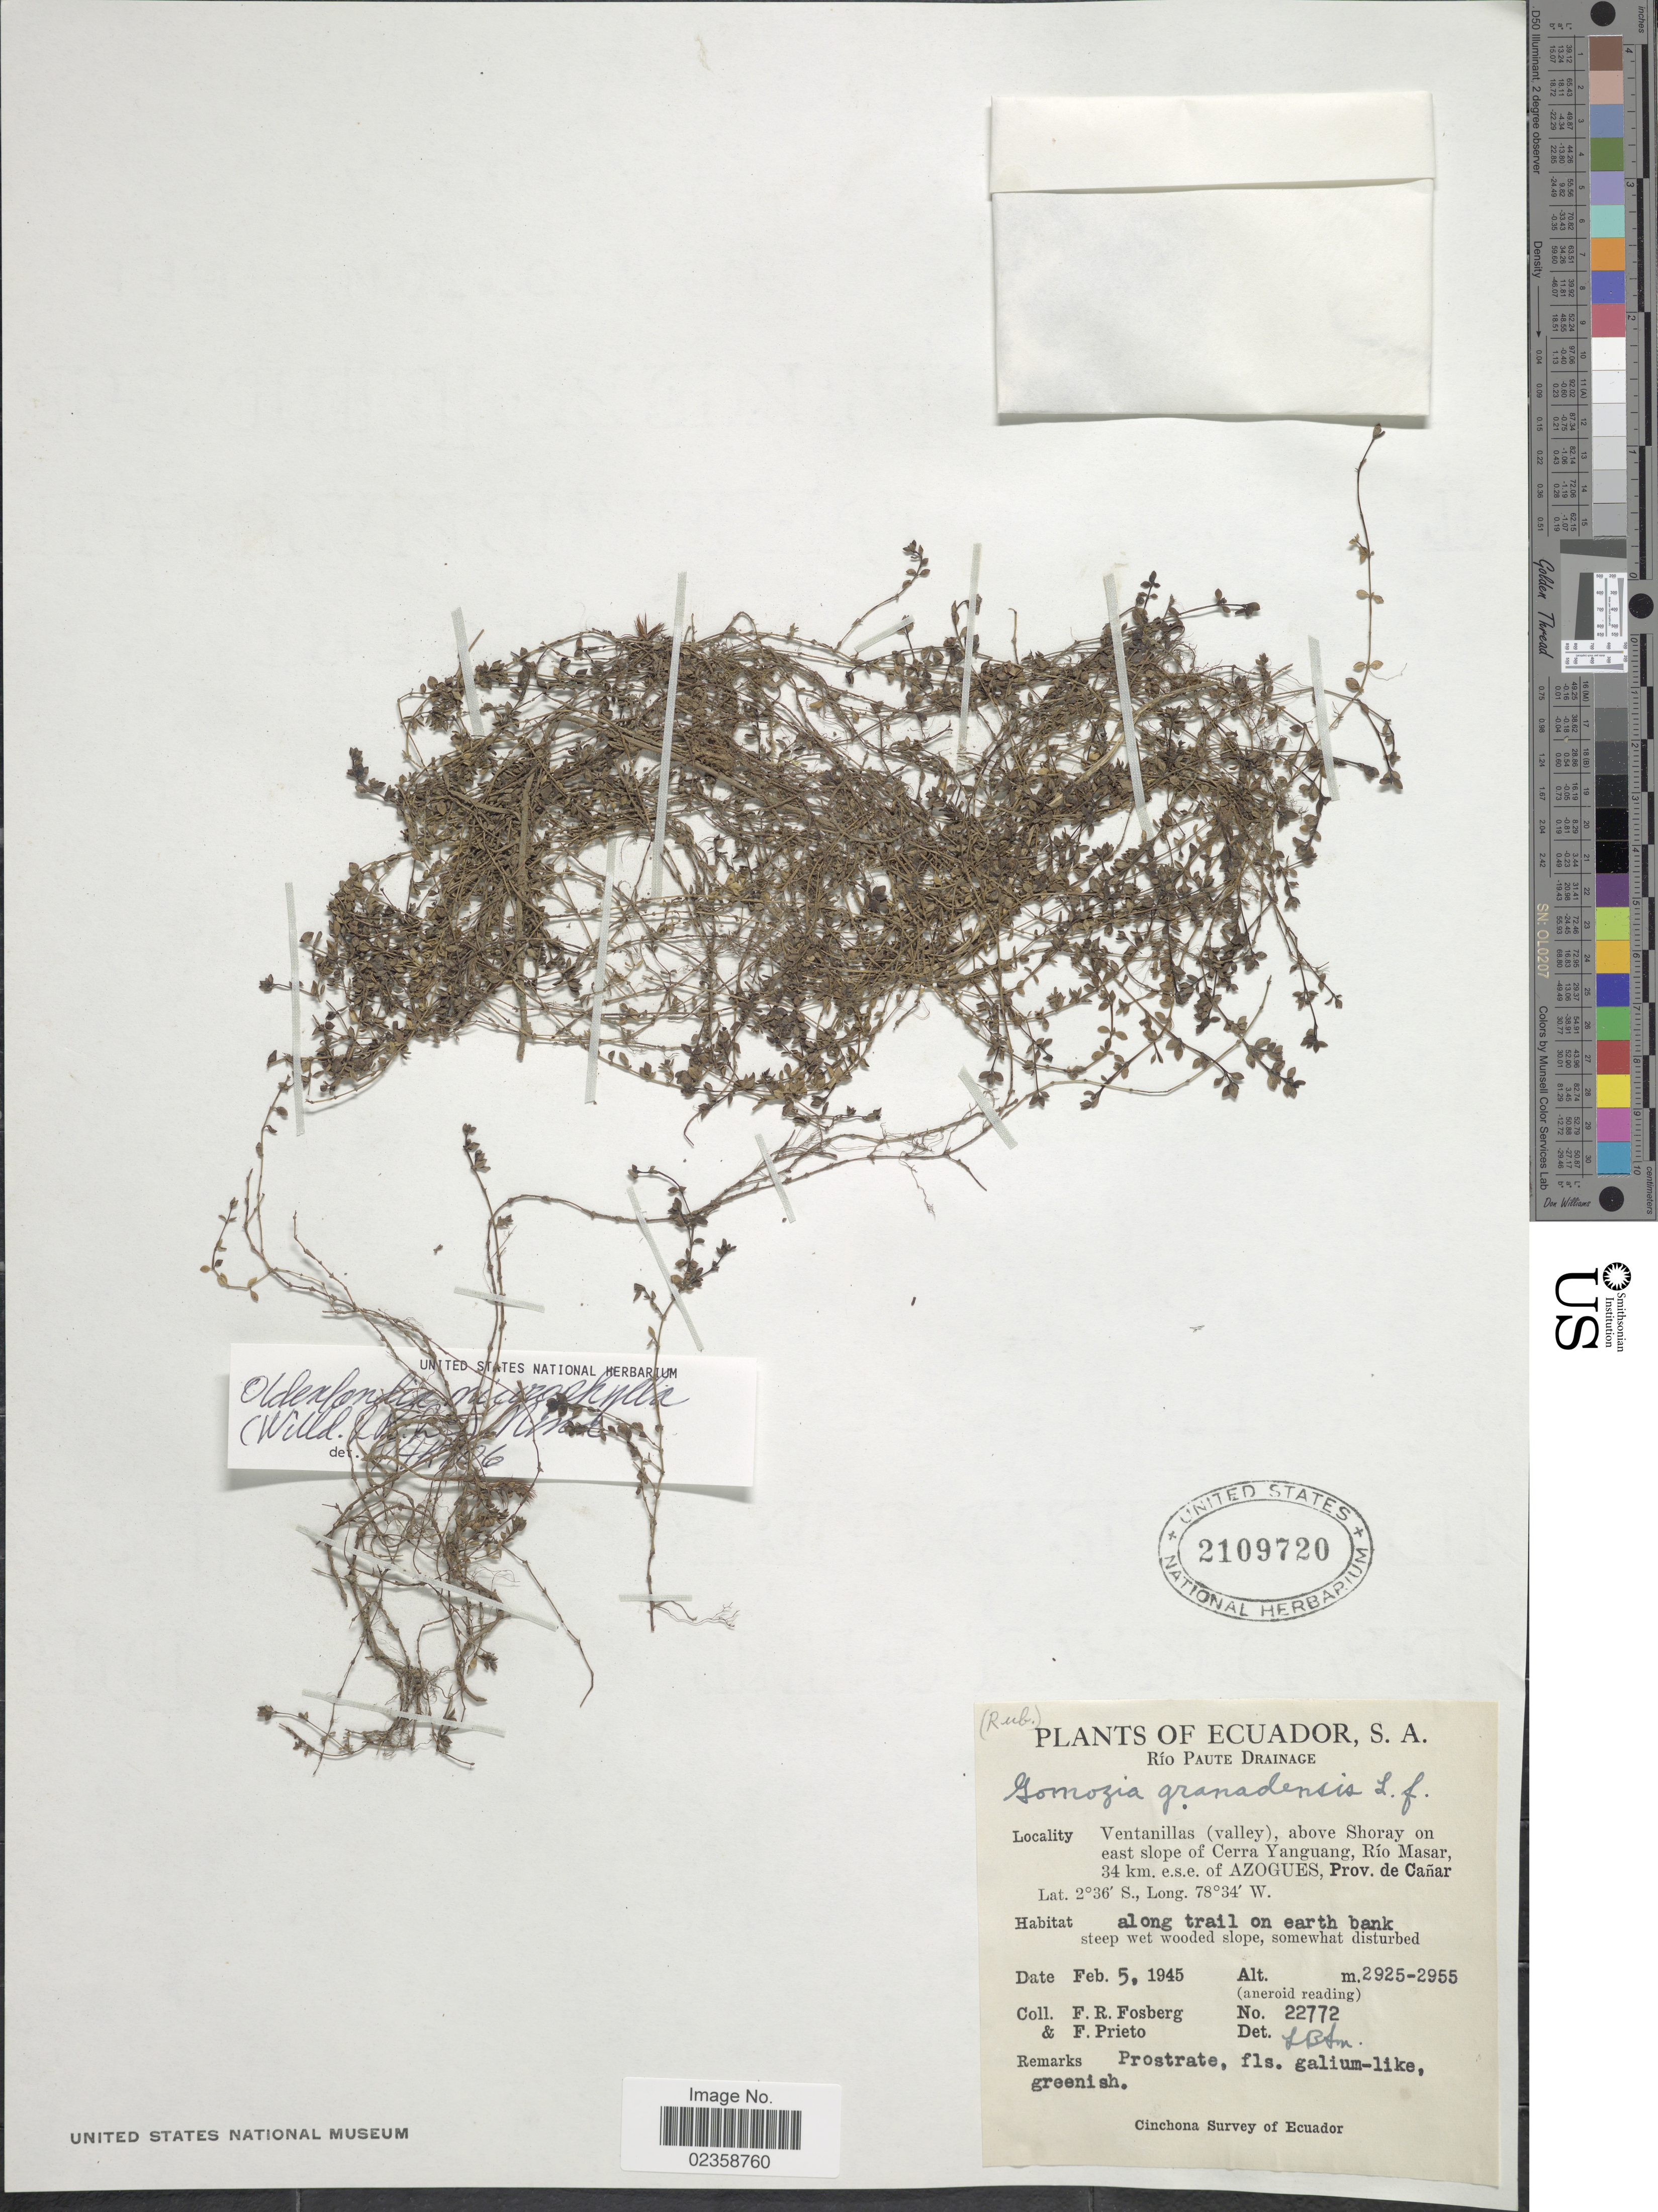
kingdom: Plantae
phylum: Tracheophyta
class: Magnoliopsida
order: Gentianales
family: Rubiaceae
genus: Oldenlandia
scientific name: Oldenlandia microphylla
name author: De Wild. & Durand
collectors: F. R. Fosberg & F. Prieto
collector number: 22772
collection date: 1945-02-05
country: Ecuador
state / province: Cañar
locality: Rio Paute Drainage. Ventanillas (valley), above Shoray on east slope of Cerra Yanguang, Rio Masar, 34 km e.s.e. of AZOGUES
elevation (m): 2925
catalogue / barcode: US 2109720